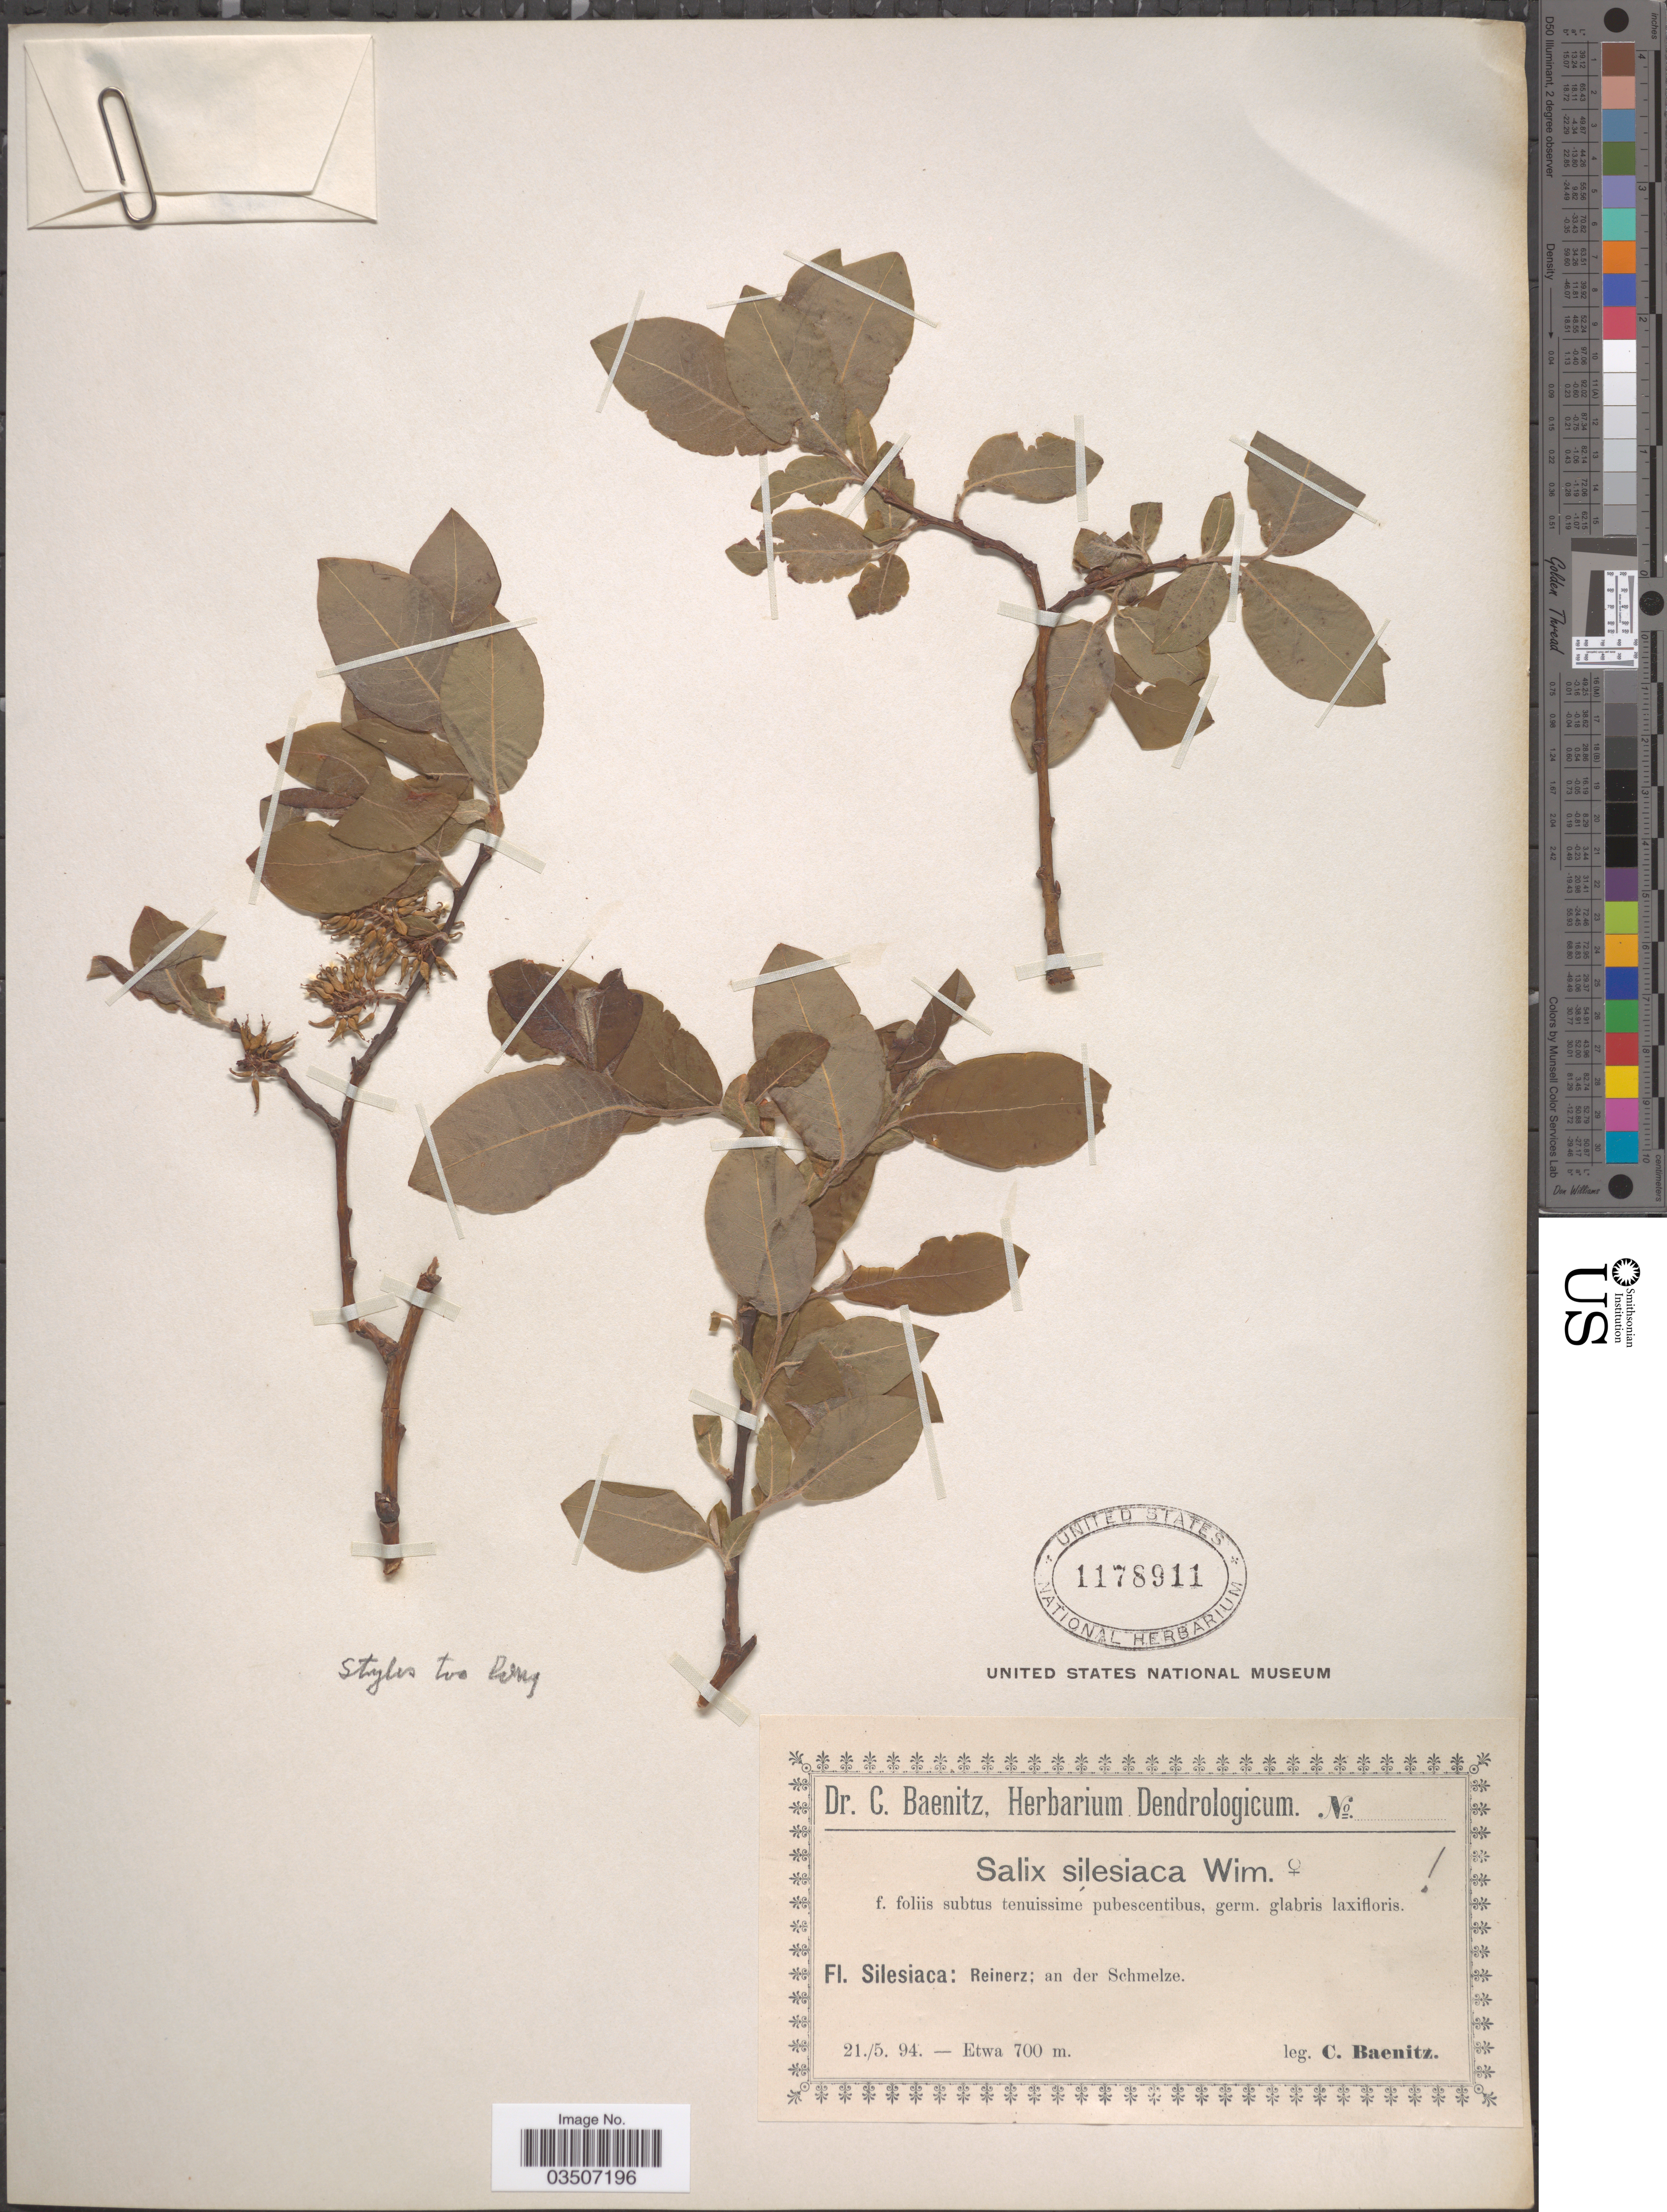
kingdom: Plantae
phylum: Tracheophyta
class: Magnoliopsida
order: Malpighiales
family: Salicaceae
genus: Salix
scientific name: Salix silesiaca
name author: Willd.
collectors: C. G. Baenitz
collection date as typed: Transcribed d/m/y: 21/5/94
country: Poland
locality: Silesiaca: Reinerz; an der Schmelze.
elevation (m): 700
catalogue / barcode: US 1178911